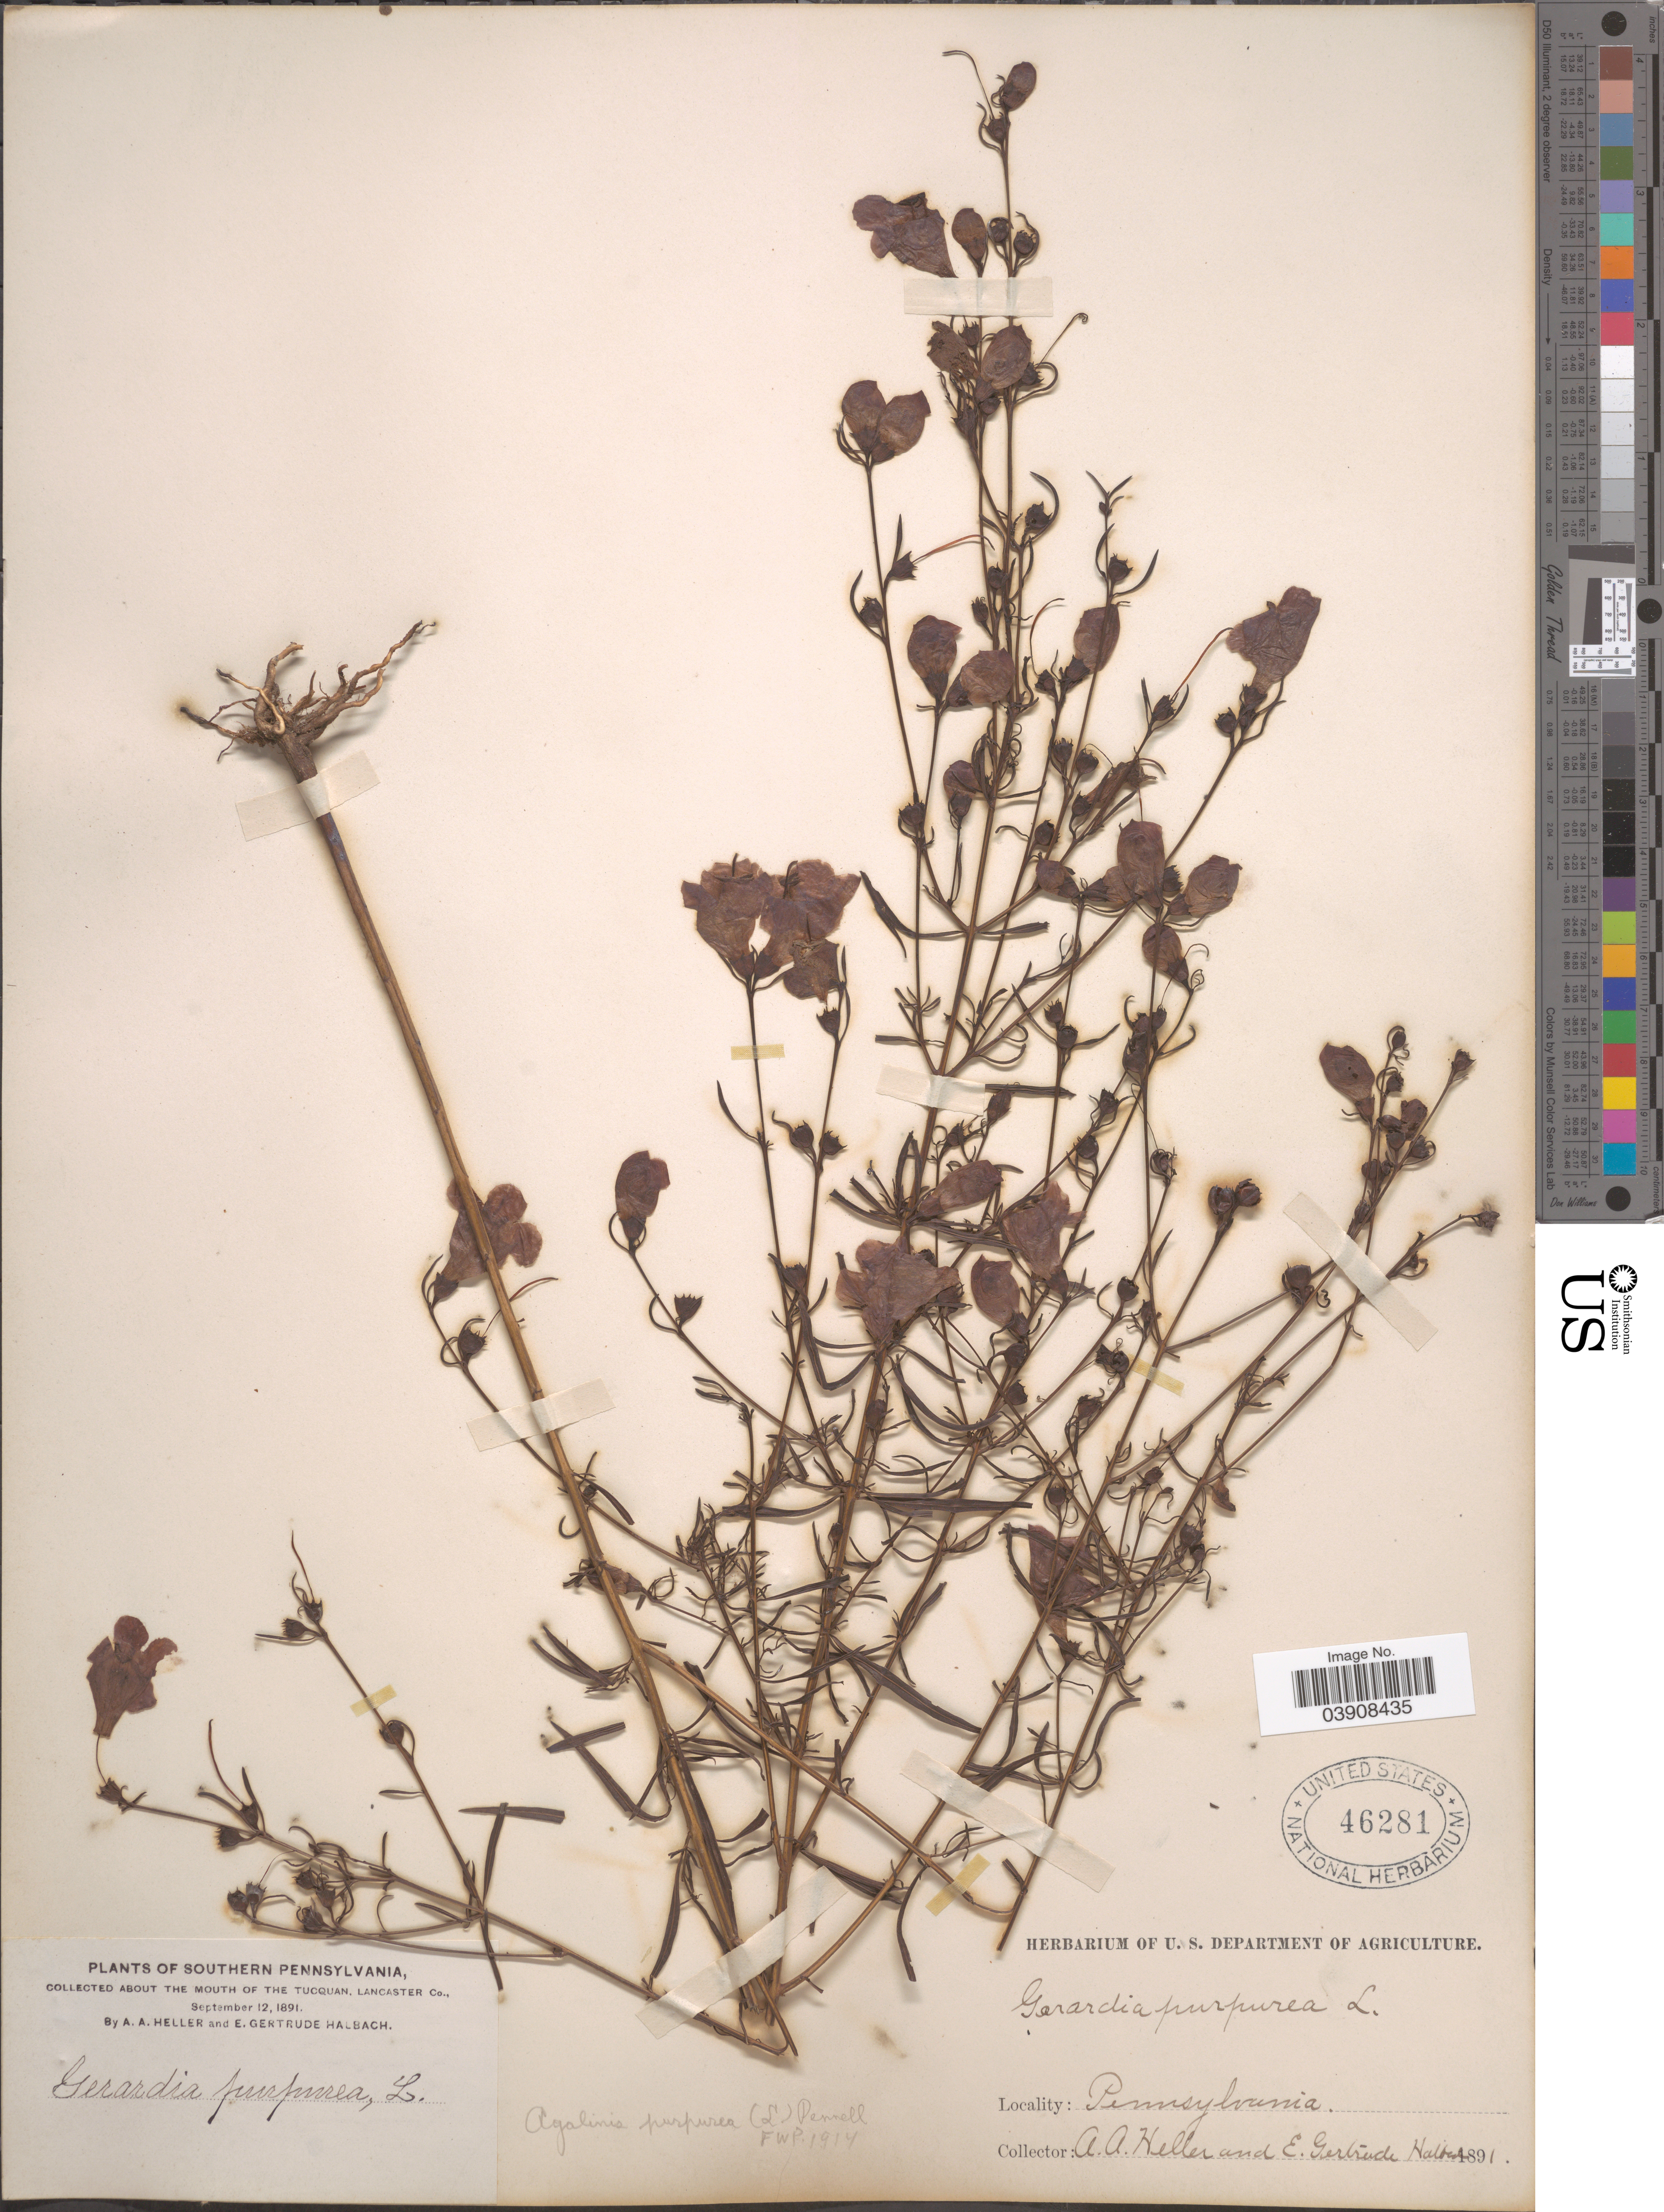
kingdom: Plantae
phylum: Tracheophyta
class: Magnoliopsida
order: Lamiales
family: Orobanchaceae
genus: Agalinis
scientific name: Agalinis purpurea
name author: (L.) Pennell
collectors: A. A. Heller & E. G. Halbach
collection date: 1891-09-12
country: United States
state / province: Pennsylvania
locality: Southern Pennsylvania. About the mouth of the Tucquan, Lancaster Co.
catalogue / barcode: US 46281